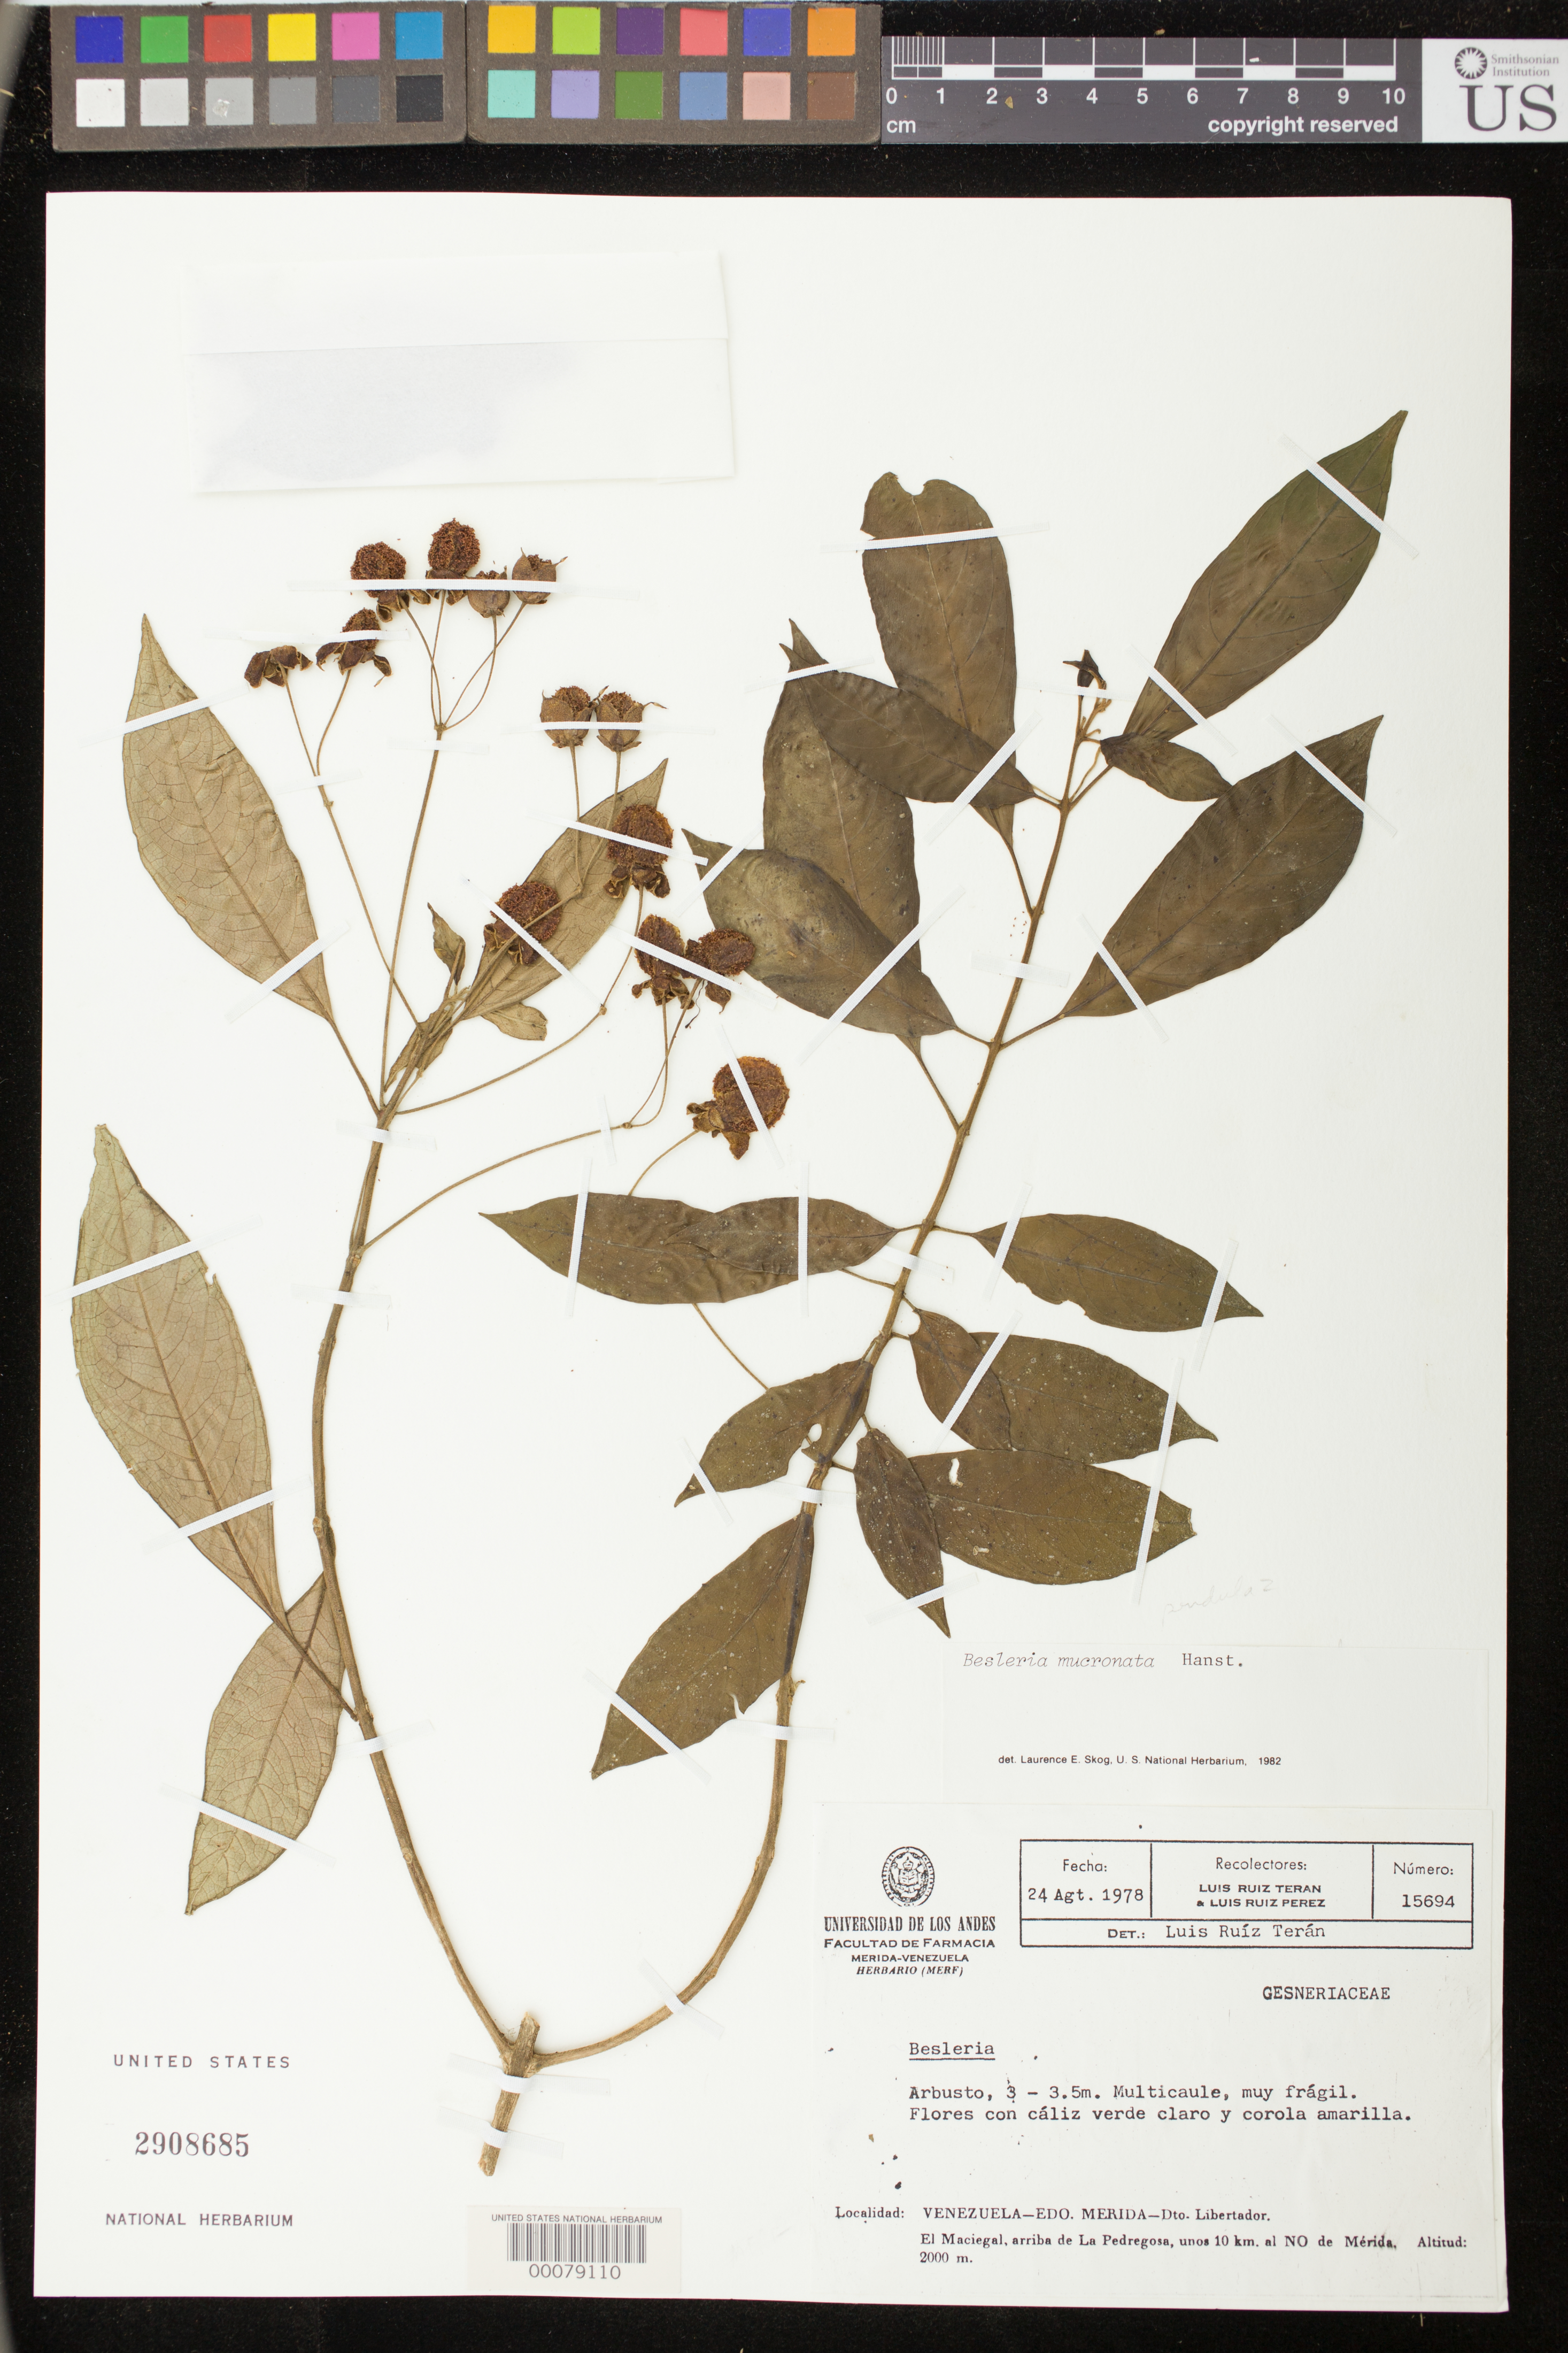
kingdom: Plantae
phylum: Tracheophyta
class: Magnoliopsida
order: Lamiales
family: Gesneriaceae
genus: Besleria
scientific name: Besleria mucronata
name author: Hanst.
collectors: L. E. Ruíz-Terán & L. Ruiz-Perez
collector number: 15694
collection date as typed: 24 Aug 1978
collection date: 1978-08-24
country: Venezuela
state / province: Mérida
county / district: Libertador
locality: Dto Libertador, El Maciegal, above La Pedregosa, 10 km NW of Merida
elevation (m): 2000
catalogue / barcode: US 2908685